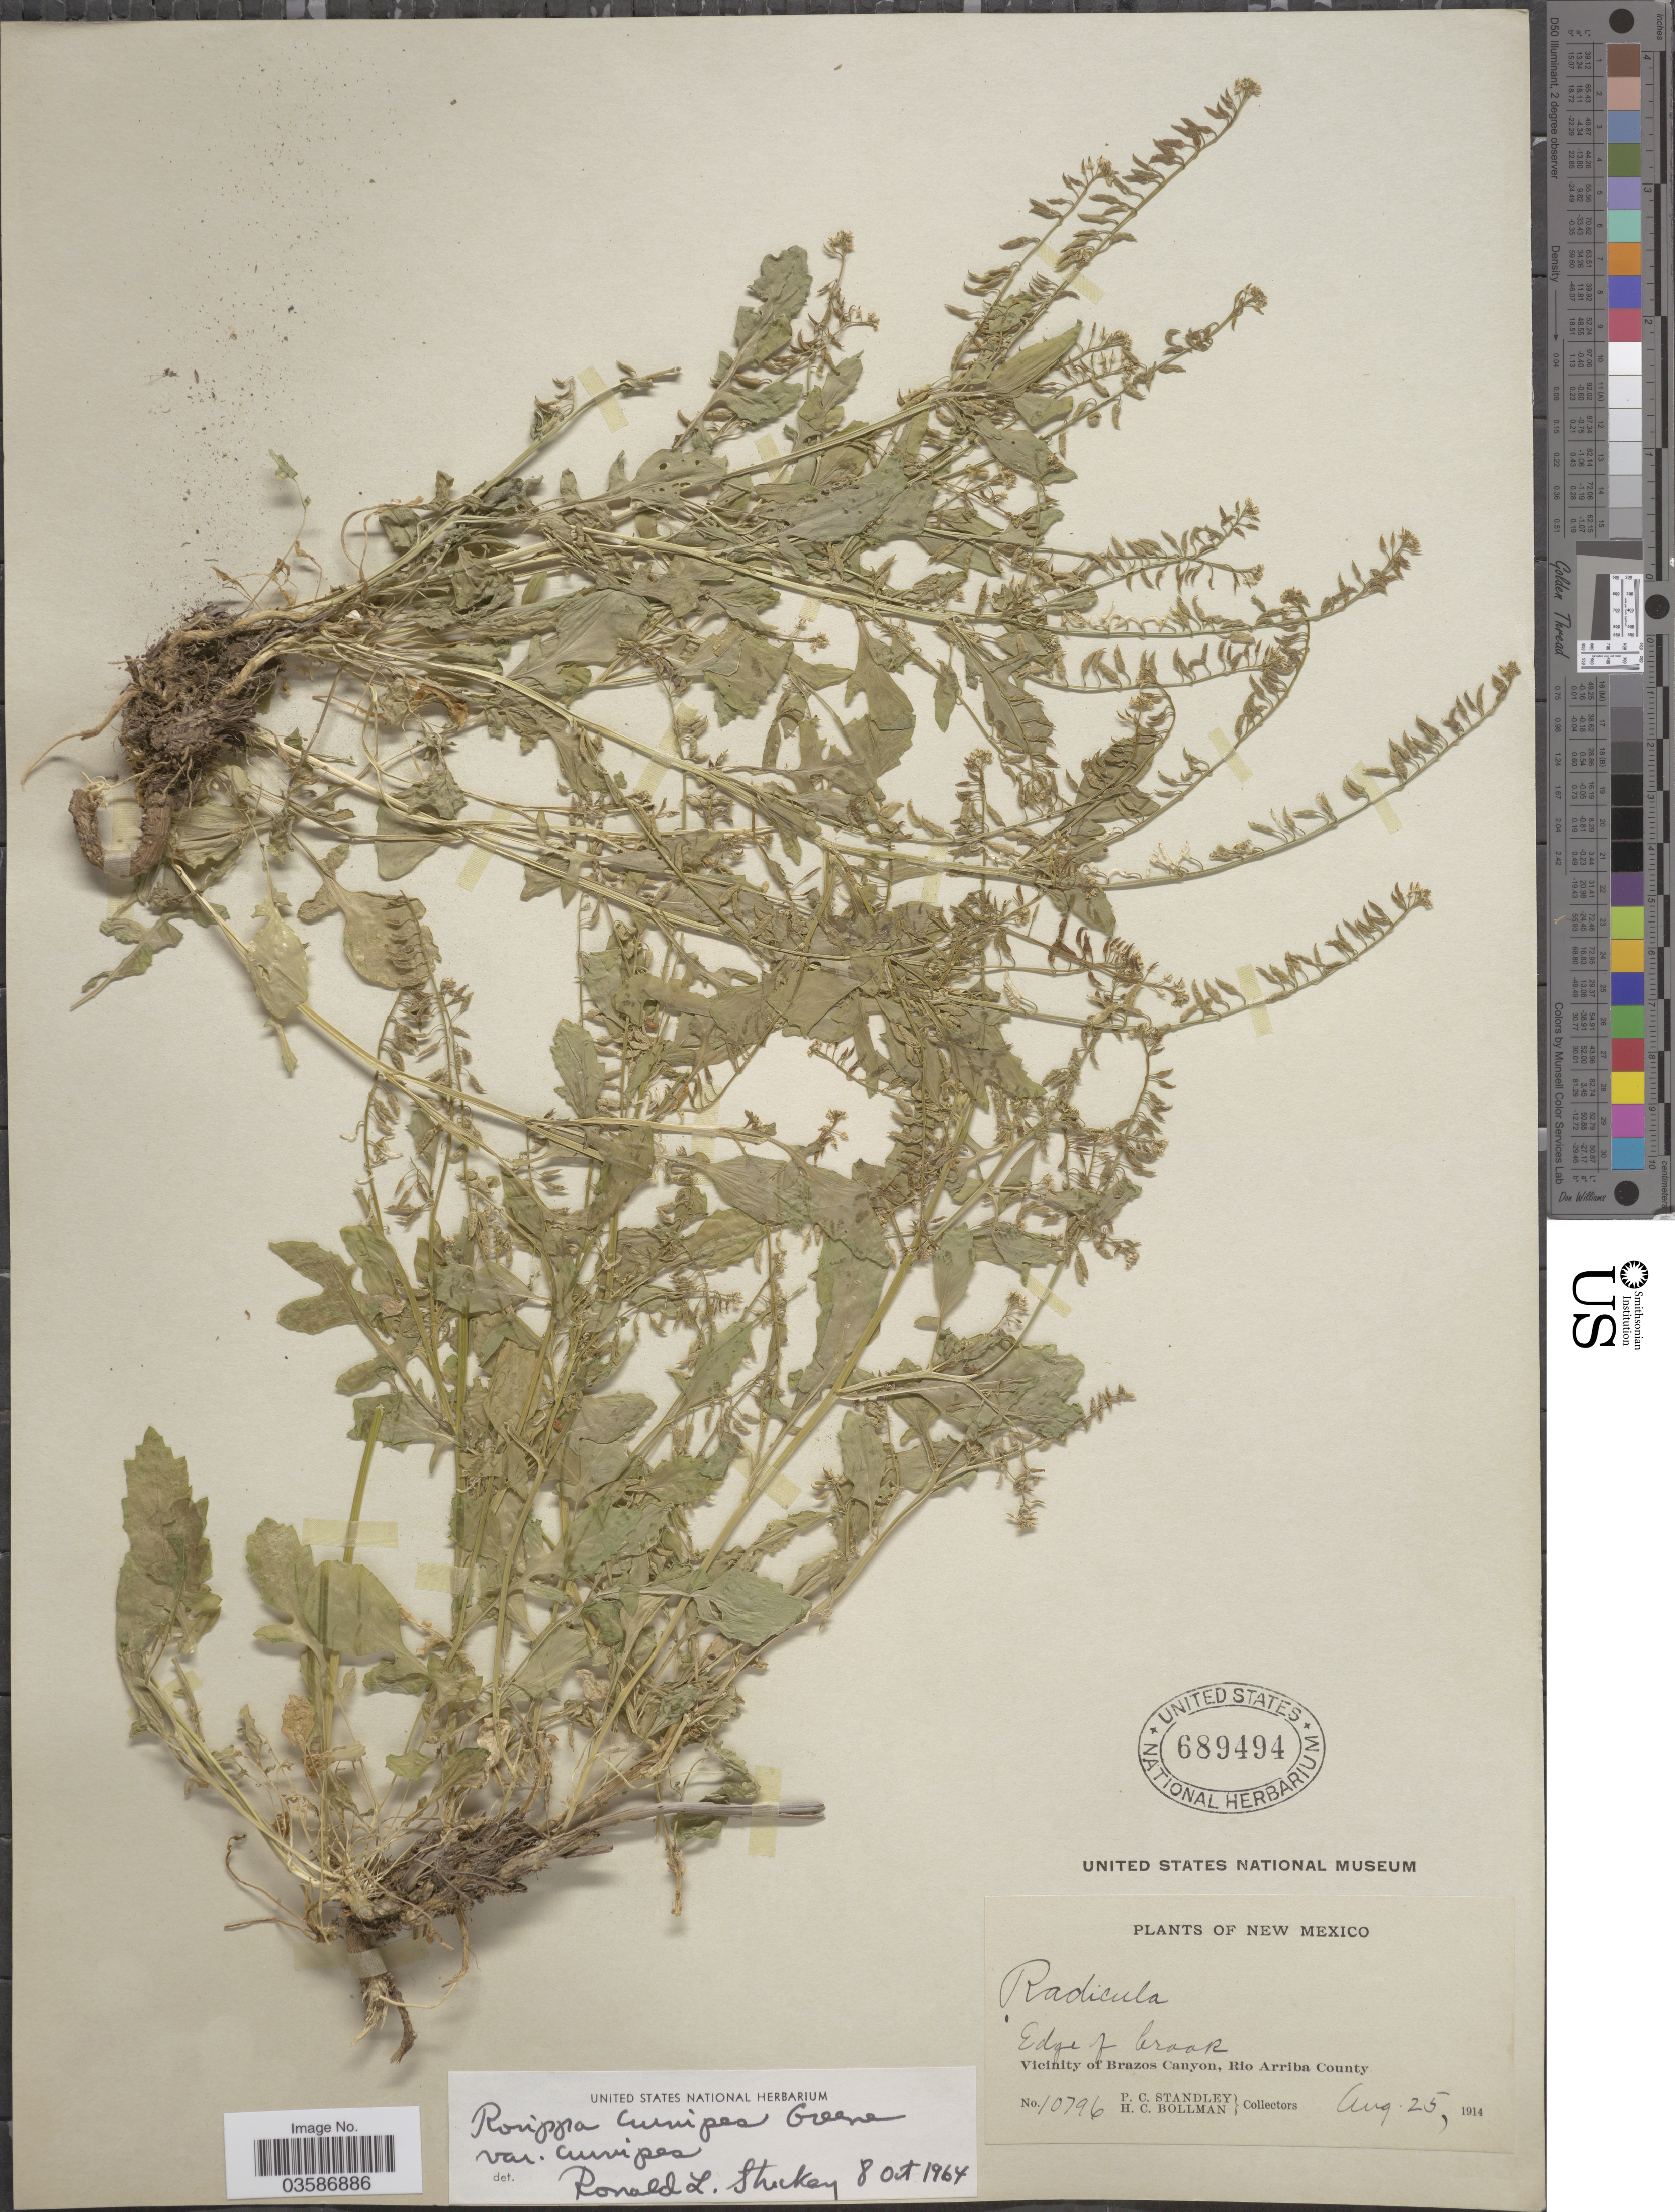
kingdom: Plantae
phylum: Tracheophyta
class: Magnoliopsida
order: Brassicales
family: Brassicaceae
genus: Rorippa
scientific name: Rorippa curvipes var. curvipes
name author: Greene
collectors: P. C. Standley & H. C. Bollman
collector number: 10796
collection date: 1914-08-25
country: United States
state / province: New Mexico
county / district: Rio Arriba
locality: Edge of brook, vicinity of Brazos Canyon, Rio Arriba County.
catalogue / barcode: US 689494